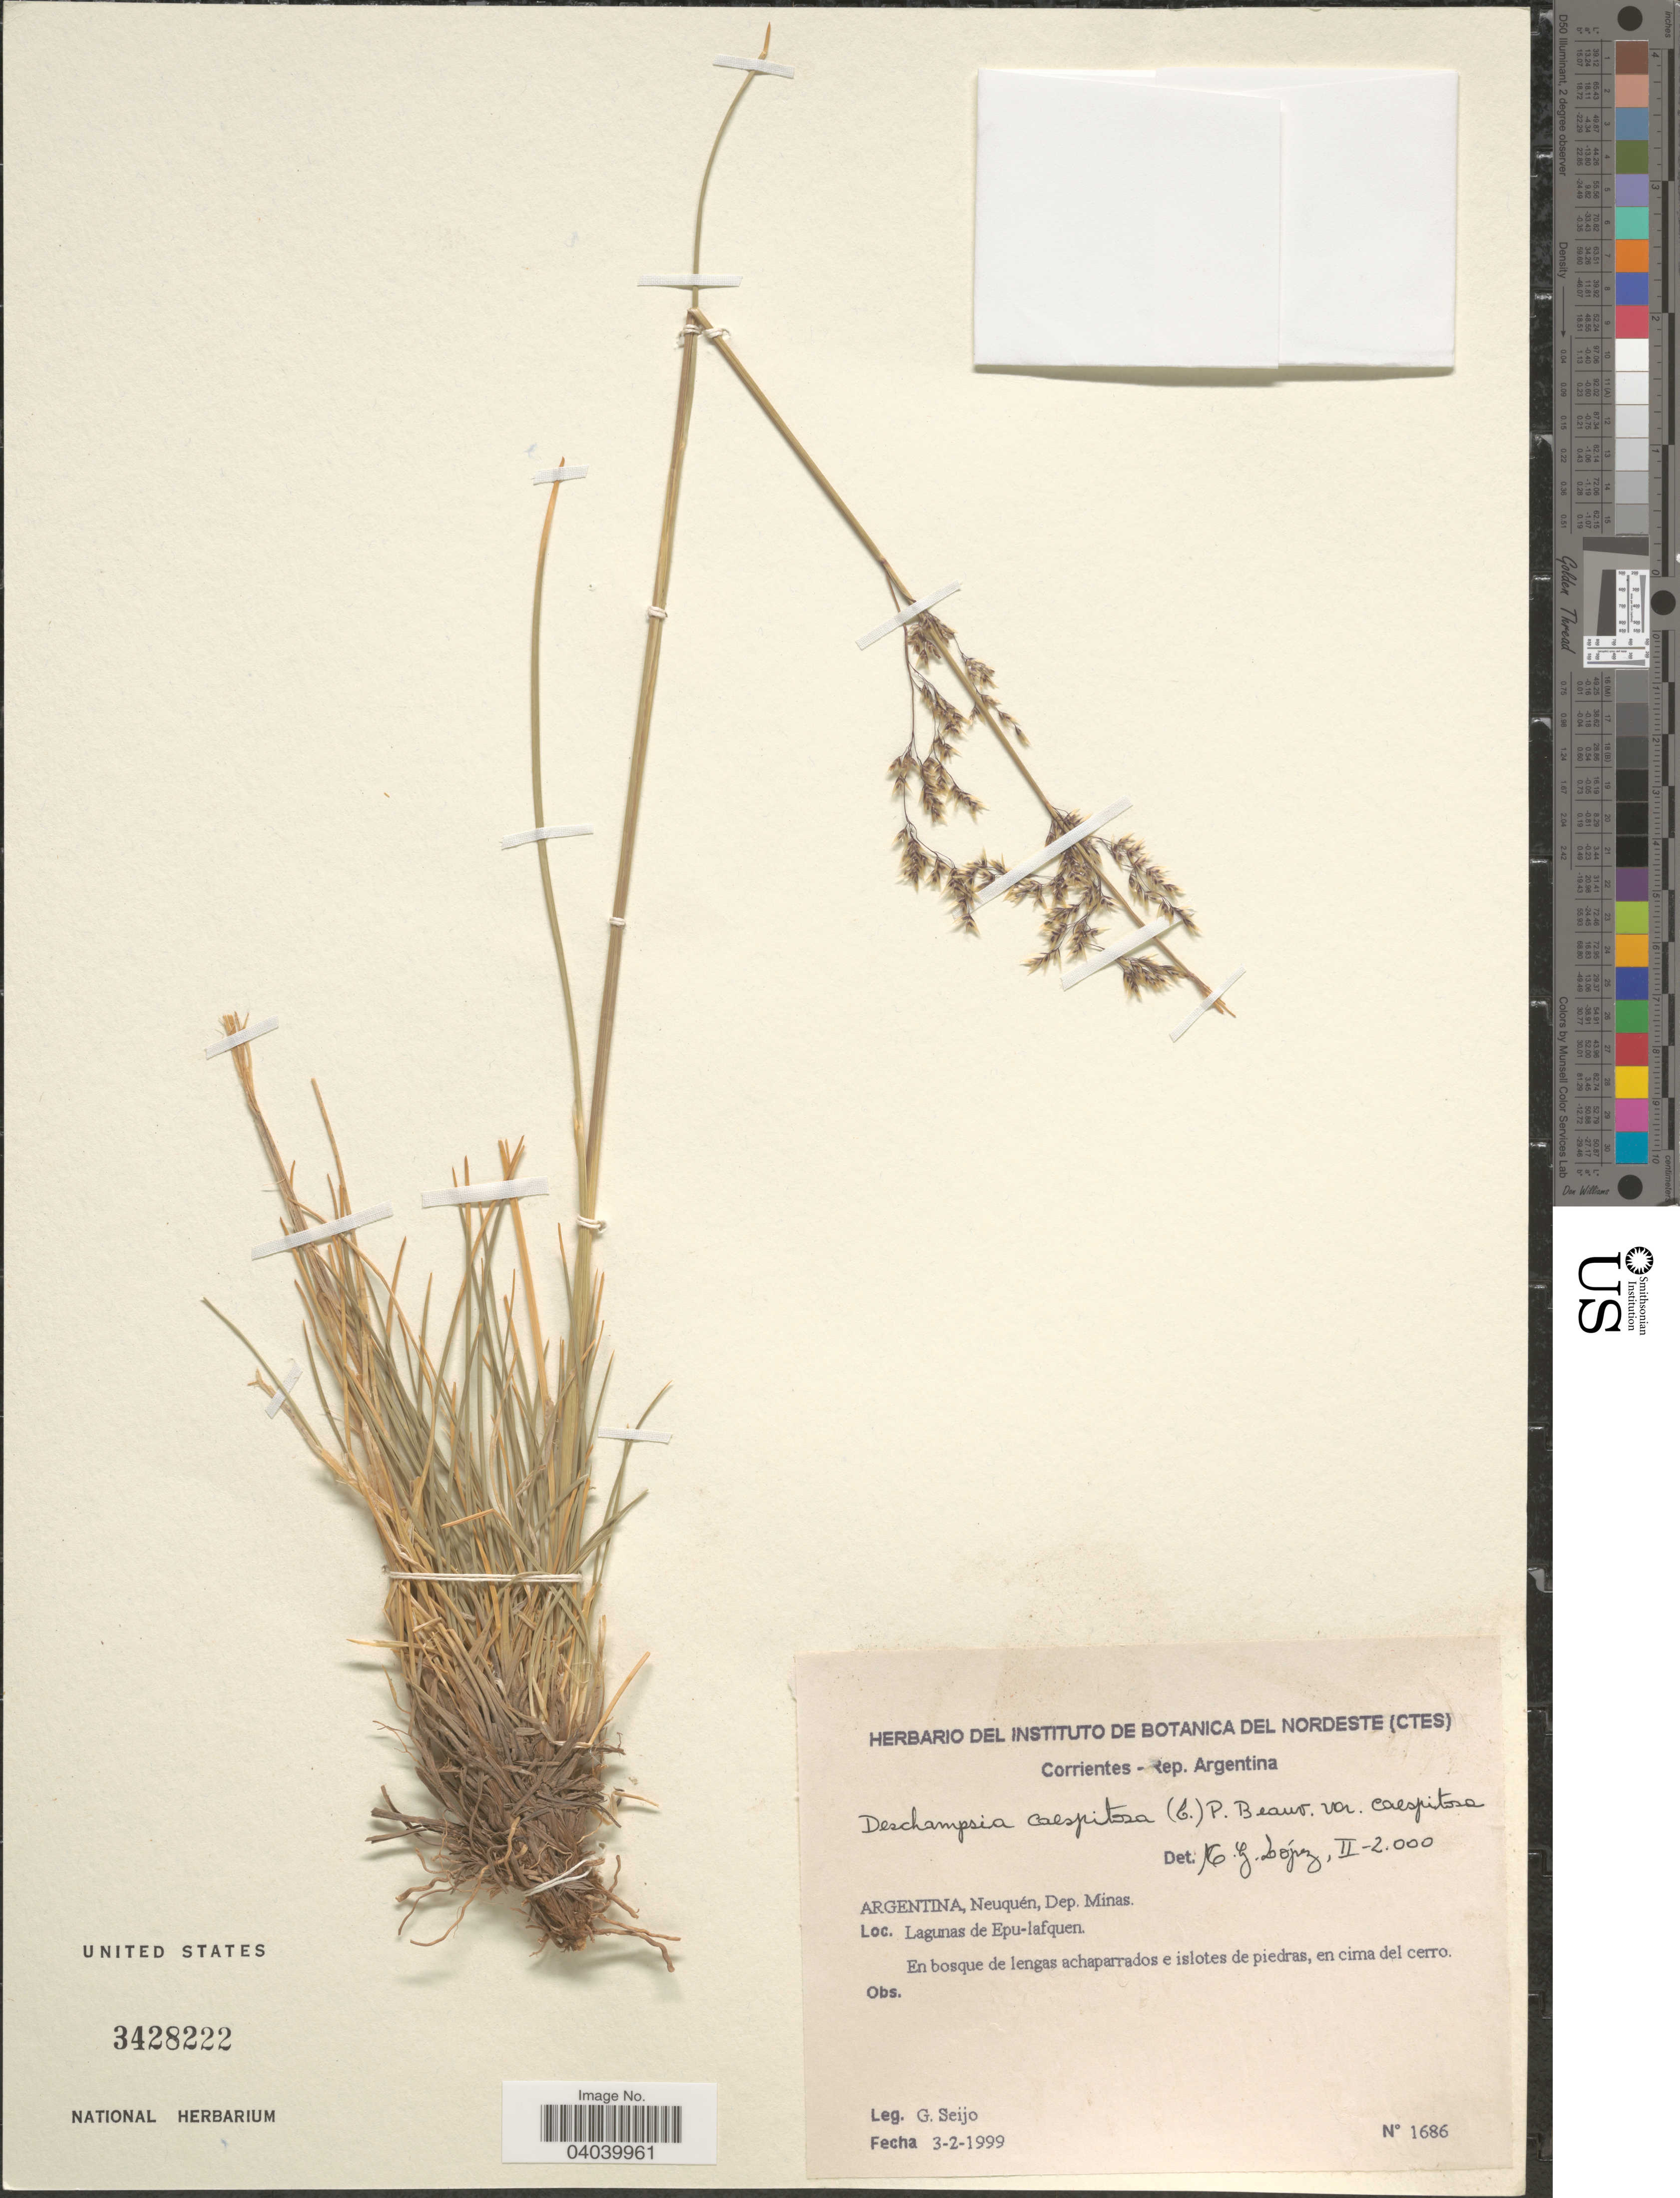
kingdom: Plantae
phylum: Tracheophyta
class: Liliopsida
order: Poales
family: Poaceae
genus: Deschampsia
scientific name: Deschampsia cespitosa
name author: (L.) P. Beauv.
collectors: G. Seijo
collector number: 1686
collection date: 1999-02-03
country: Argentina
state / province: Neuquen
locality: Dep. Minas. Lagunas de Epu-lafquen.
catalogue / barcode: US 3428222